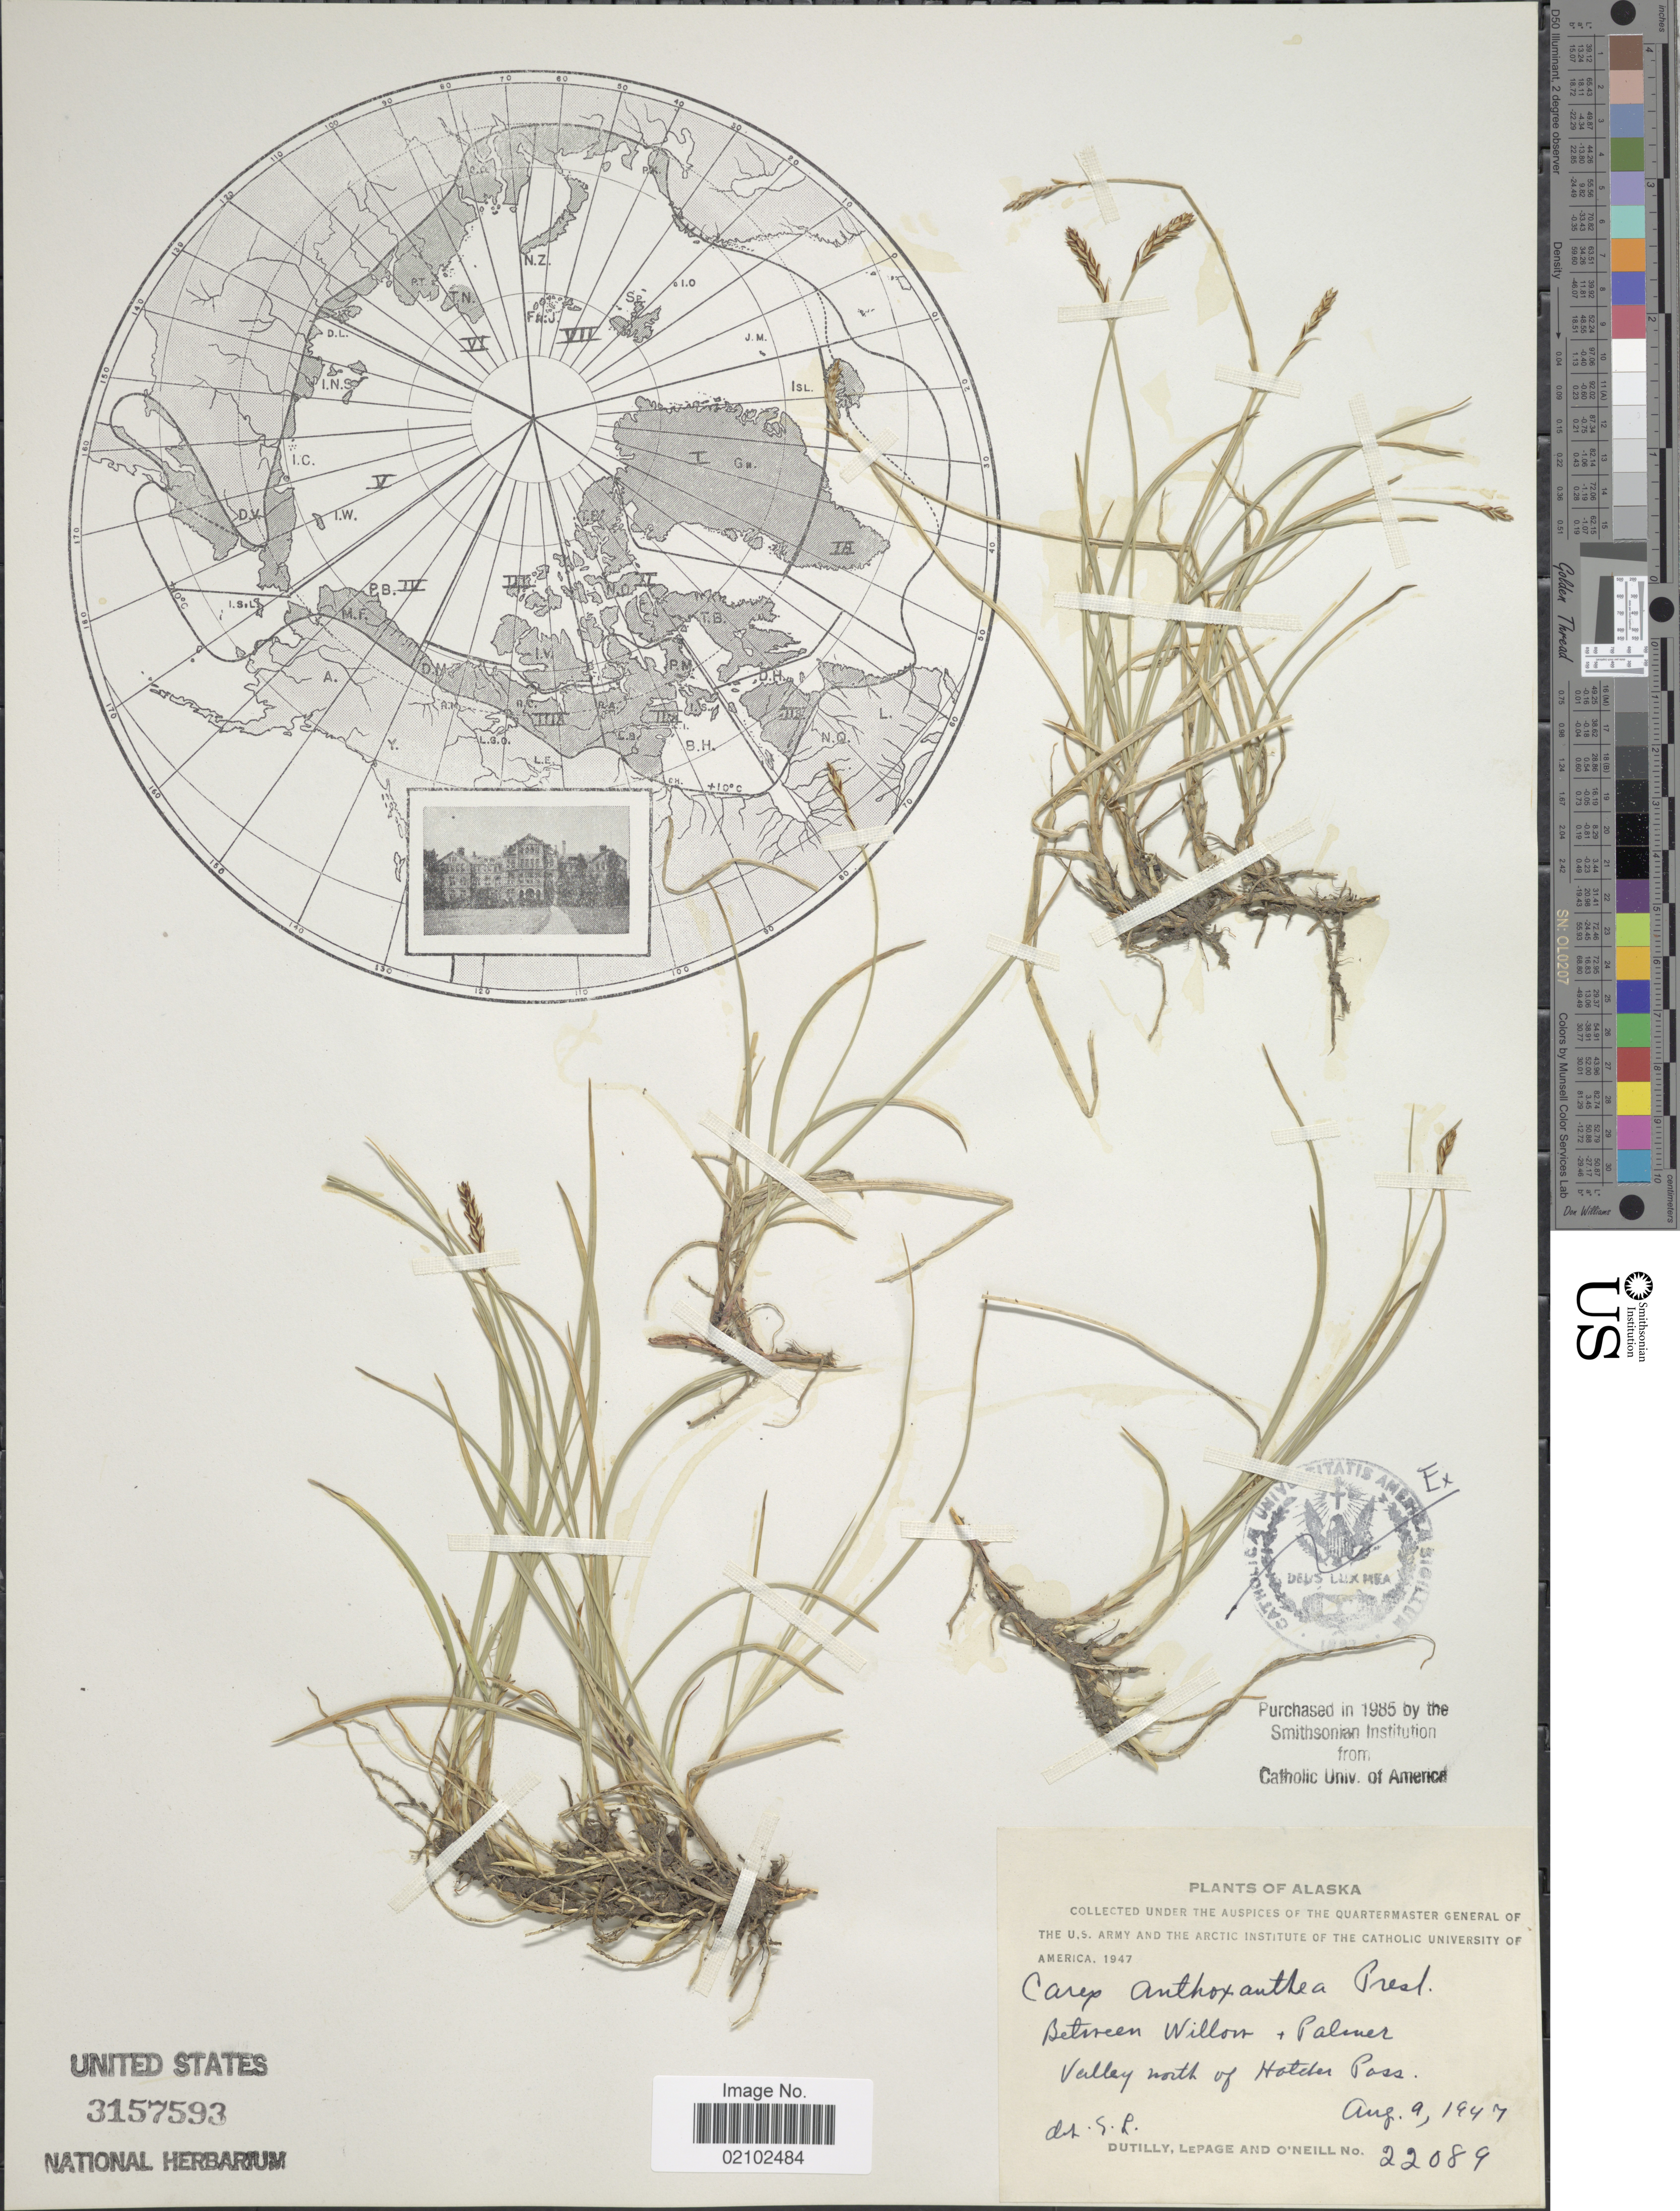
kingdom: Plantae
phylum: Tracheophyta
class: Liliopsida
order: Poales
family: Cyperaceae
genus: Carex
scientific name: Carex anthoxanthea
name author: J. Presl & C. Presl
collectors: -. Dutilly, -. LePage & -. O'Neill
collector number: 22089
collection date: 1947-08-09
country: United States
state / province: Alaska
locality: Between Willow + Palmer, valley north of Hotcher Pass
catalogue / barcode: US 3157593